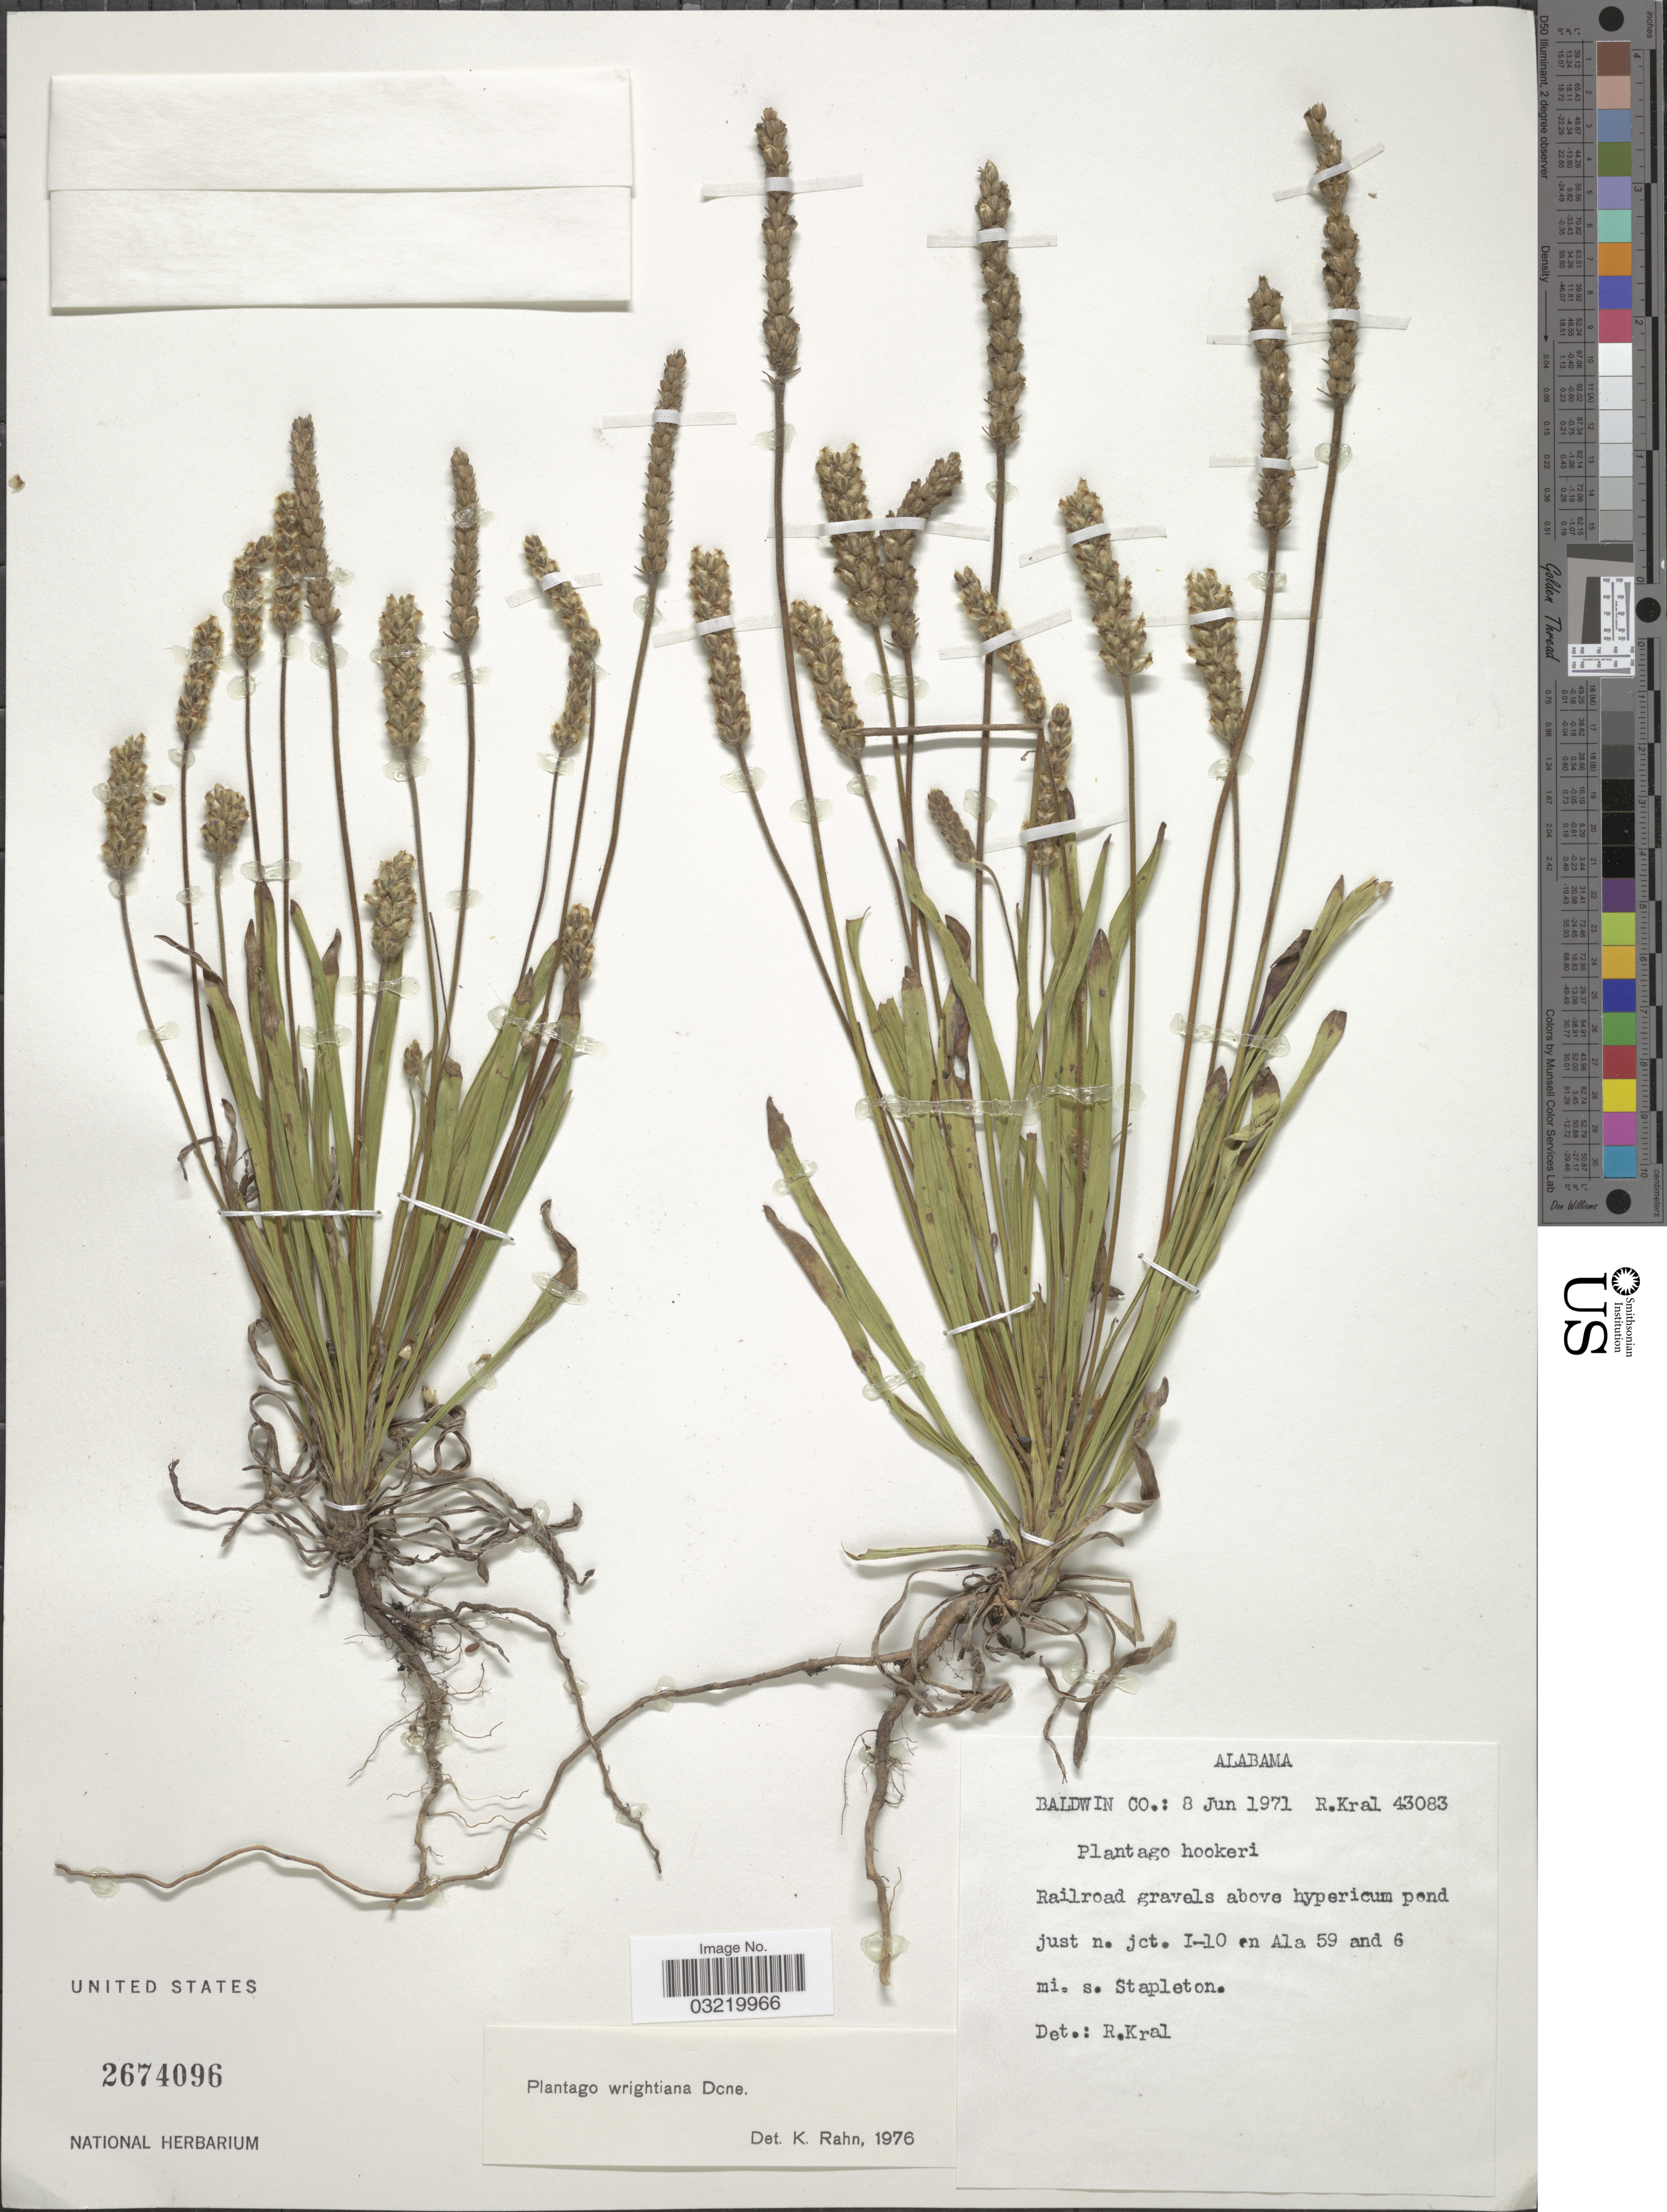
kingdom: Plantae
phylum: Tracheophyta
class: Magnoliopsida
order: Lamiales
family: Plantaginaceae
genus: Plantago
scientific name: Plantago wrightiana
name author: Decne. ex A. DC.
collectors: R. Kral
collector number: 43083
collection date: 1971-06-08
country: United States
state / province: Alabama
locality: Baldwin Co. Railroad gravels above hypericum pond just n. jct I-10 on Ala 59 and 6 mi. s. Stapleton.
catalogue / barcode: US 2674096